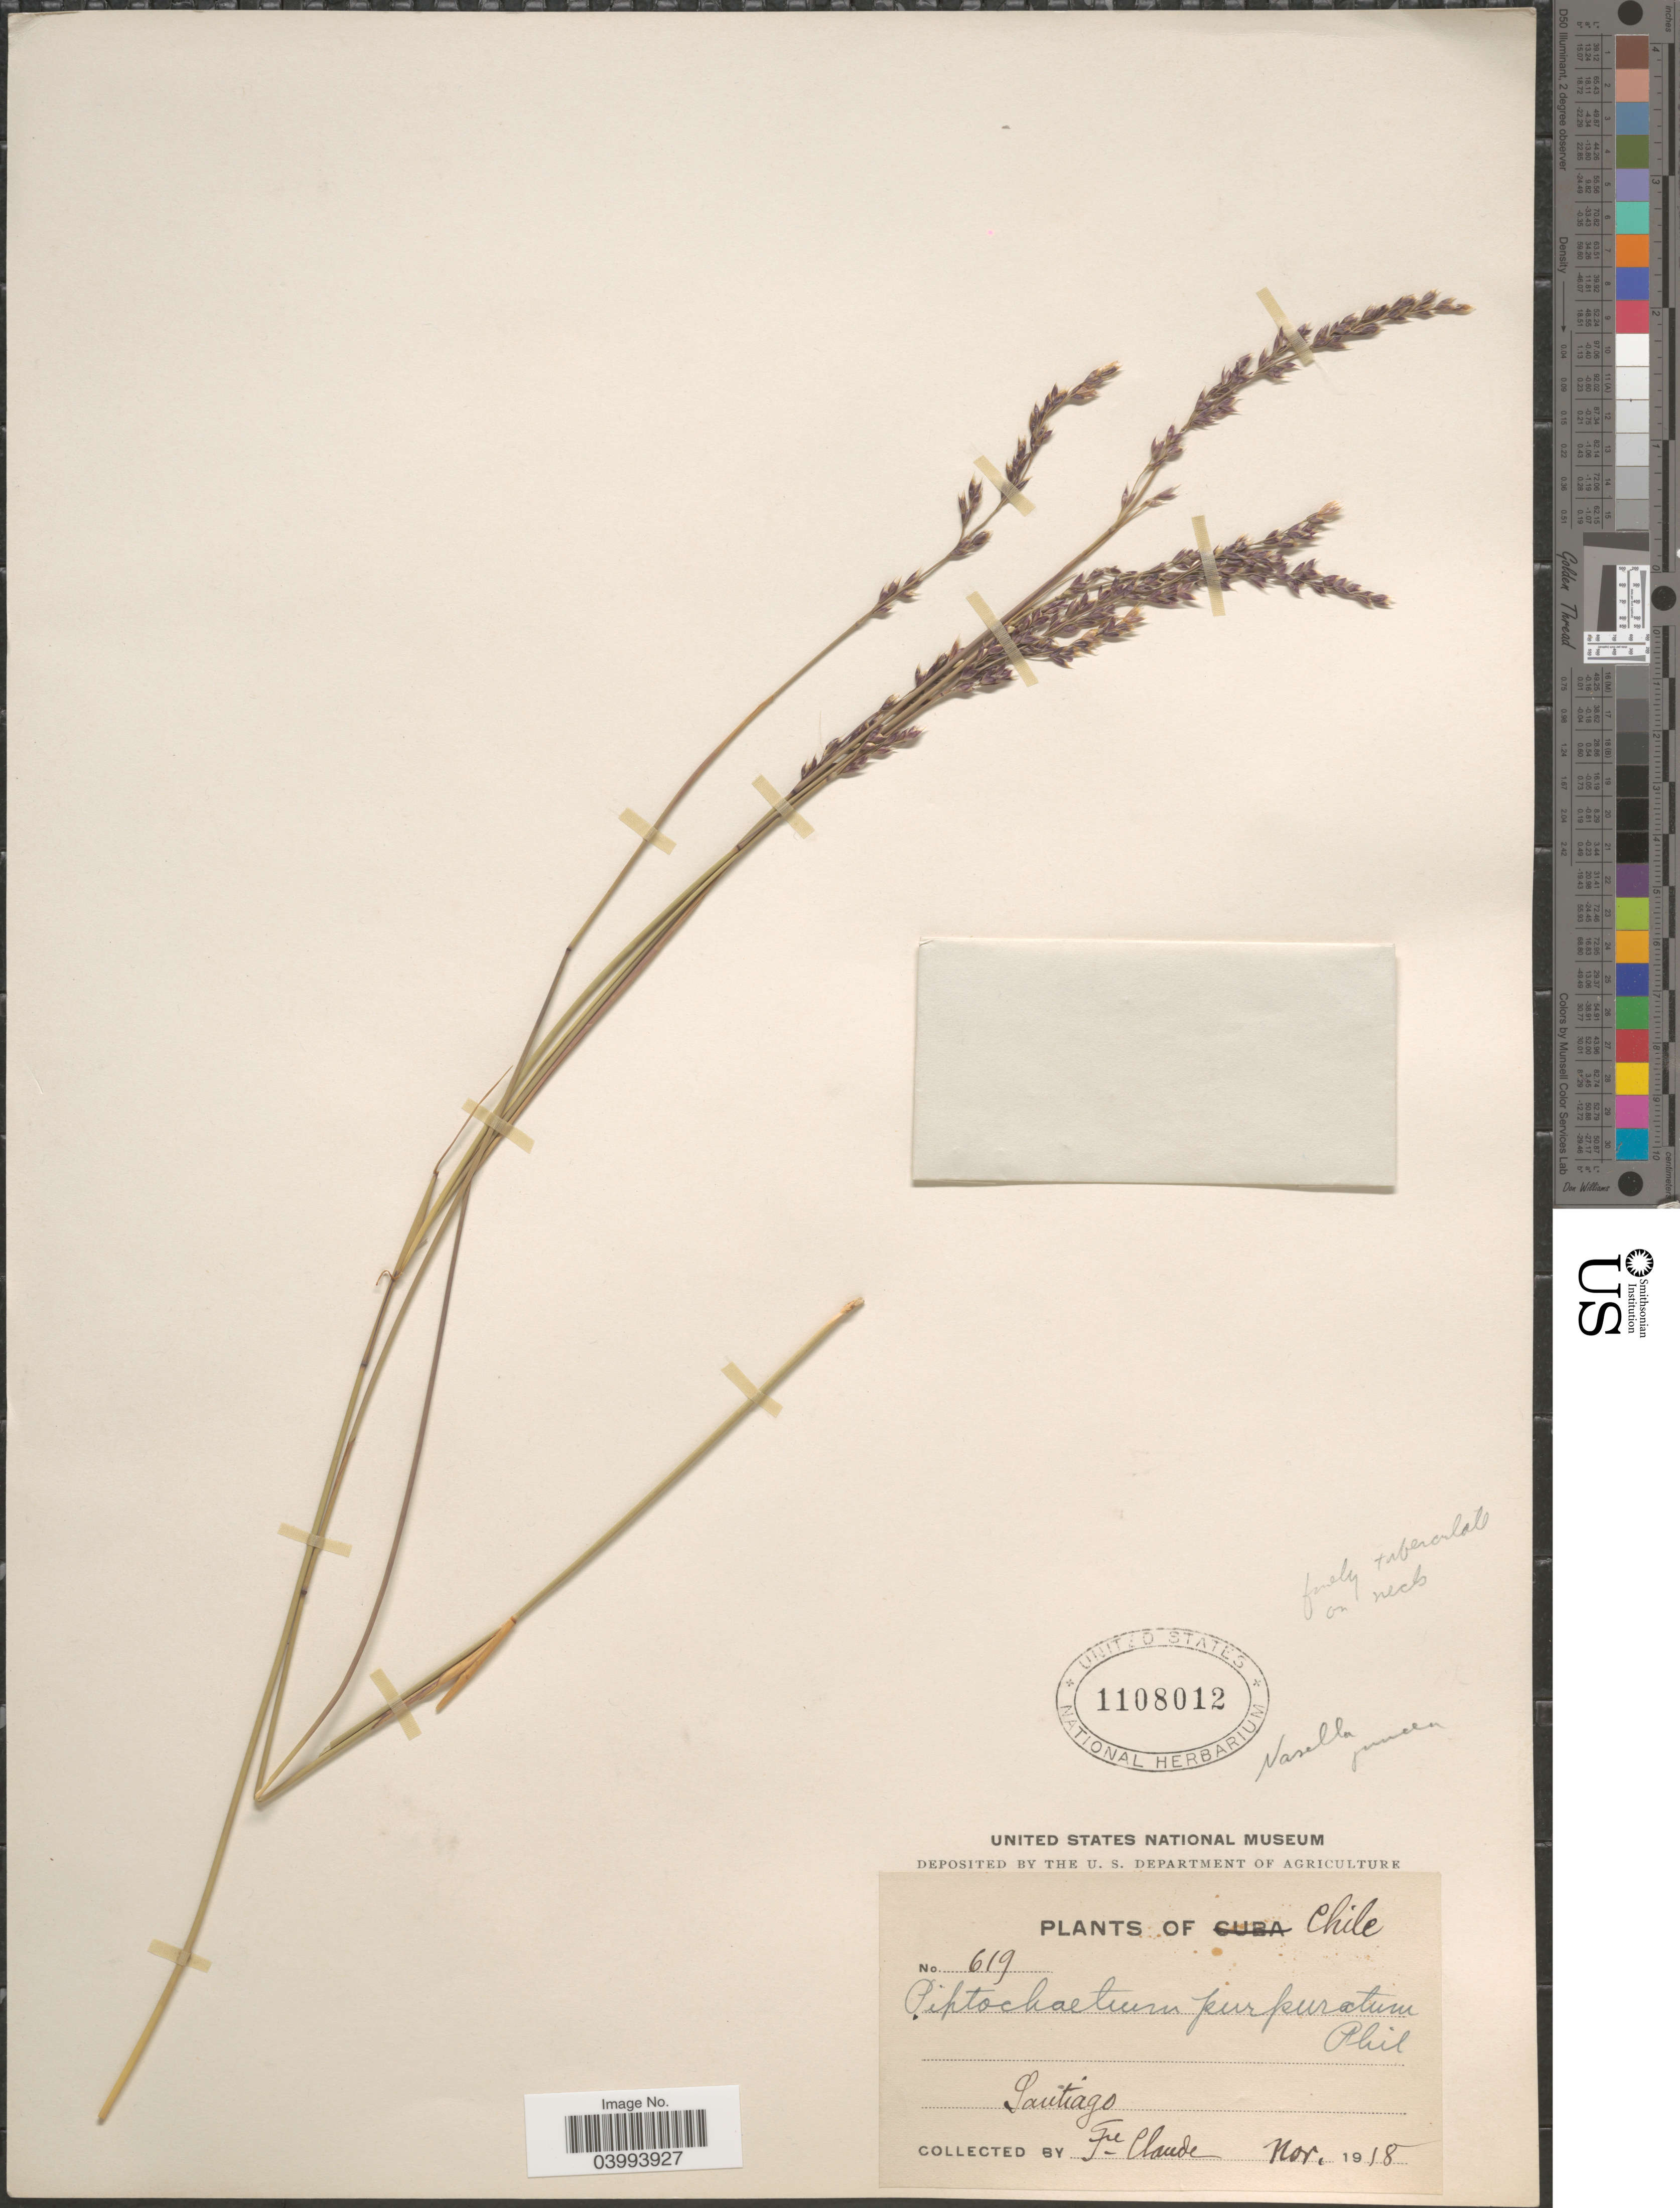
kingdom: Plantae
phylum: Tracheophyta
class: Liliopsida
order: Poales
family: Poaceae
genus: Nassella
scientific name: Nassella juncea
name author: Phil.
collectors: Fre. Claude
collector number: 619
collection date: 1918-11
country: Chile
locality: Santiago.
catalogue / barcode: US 1108012